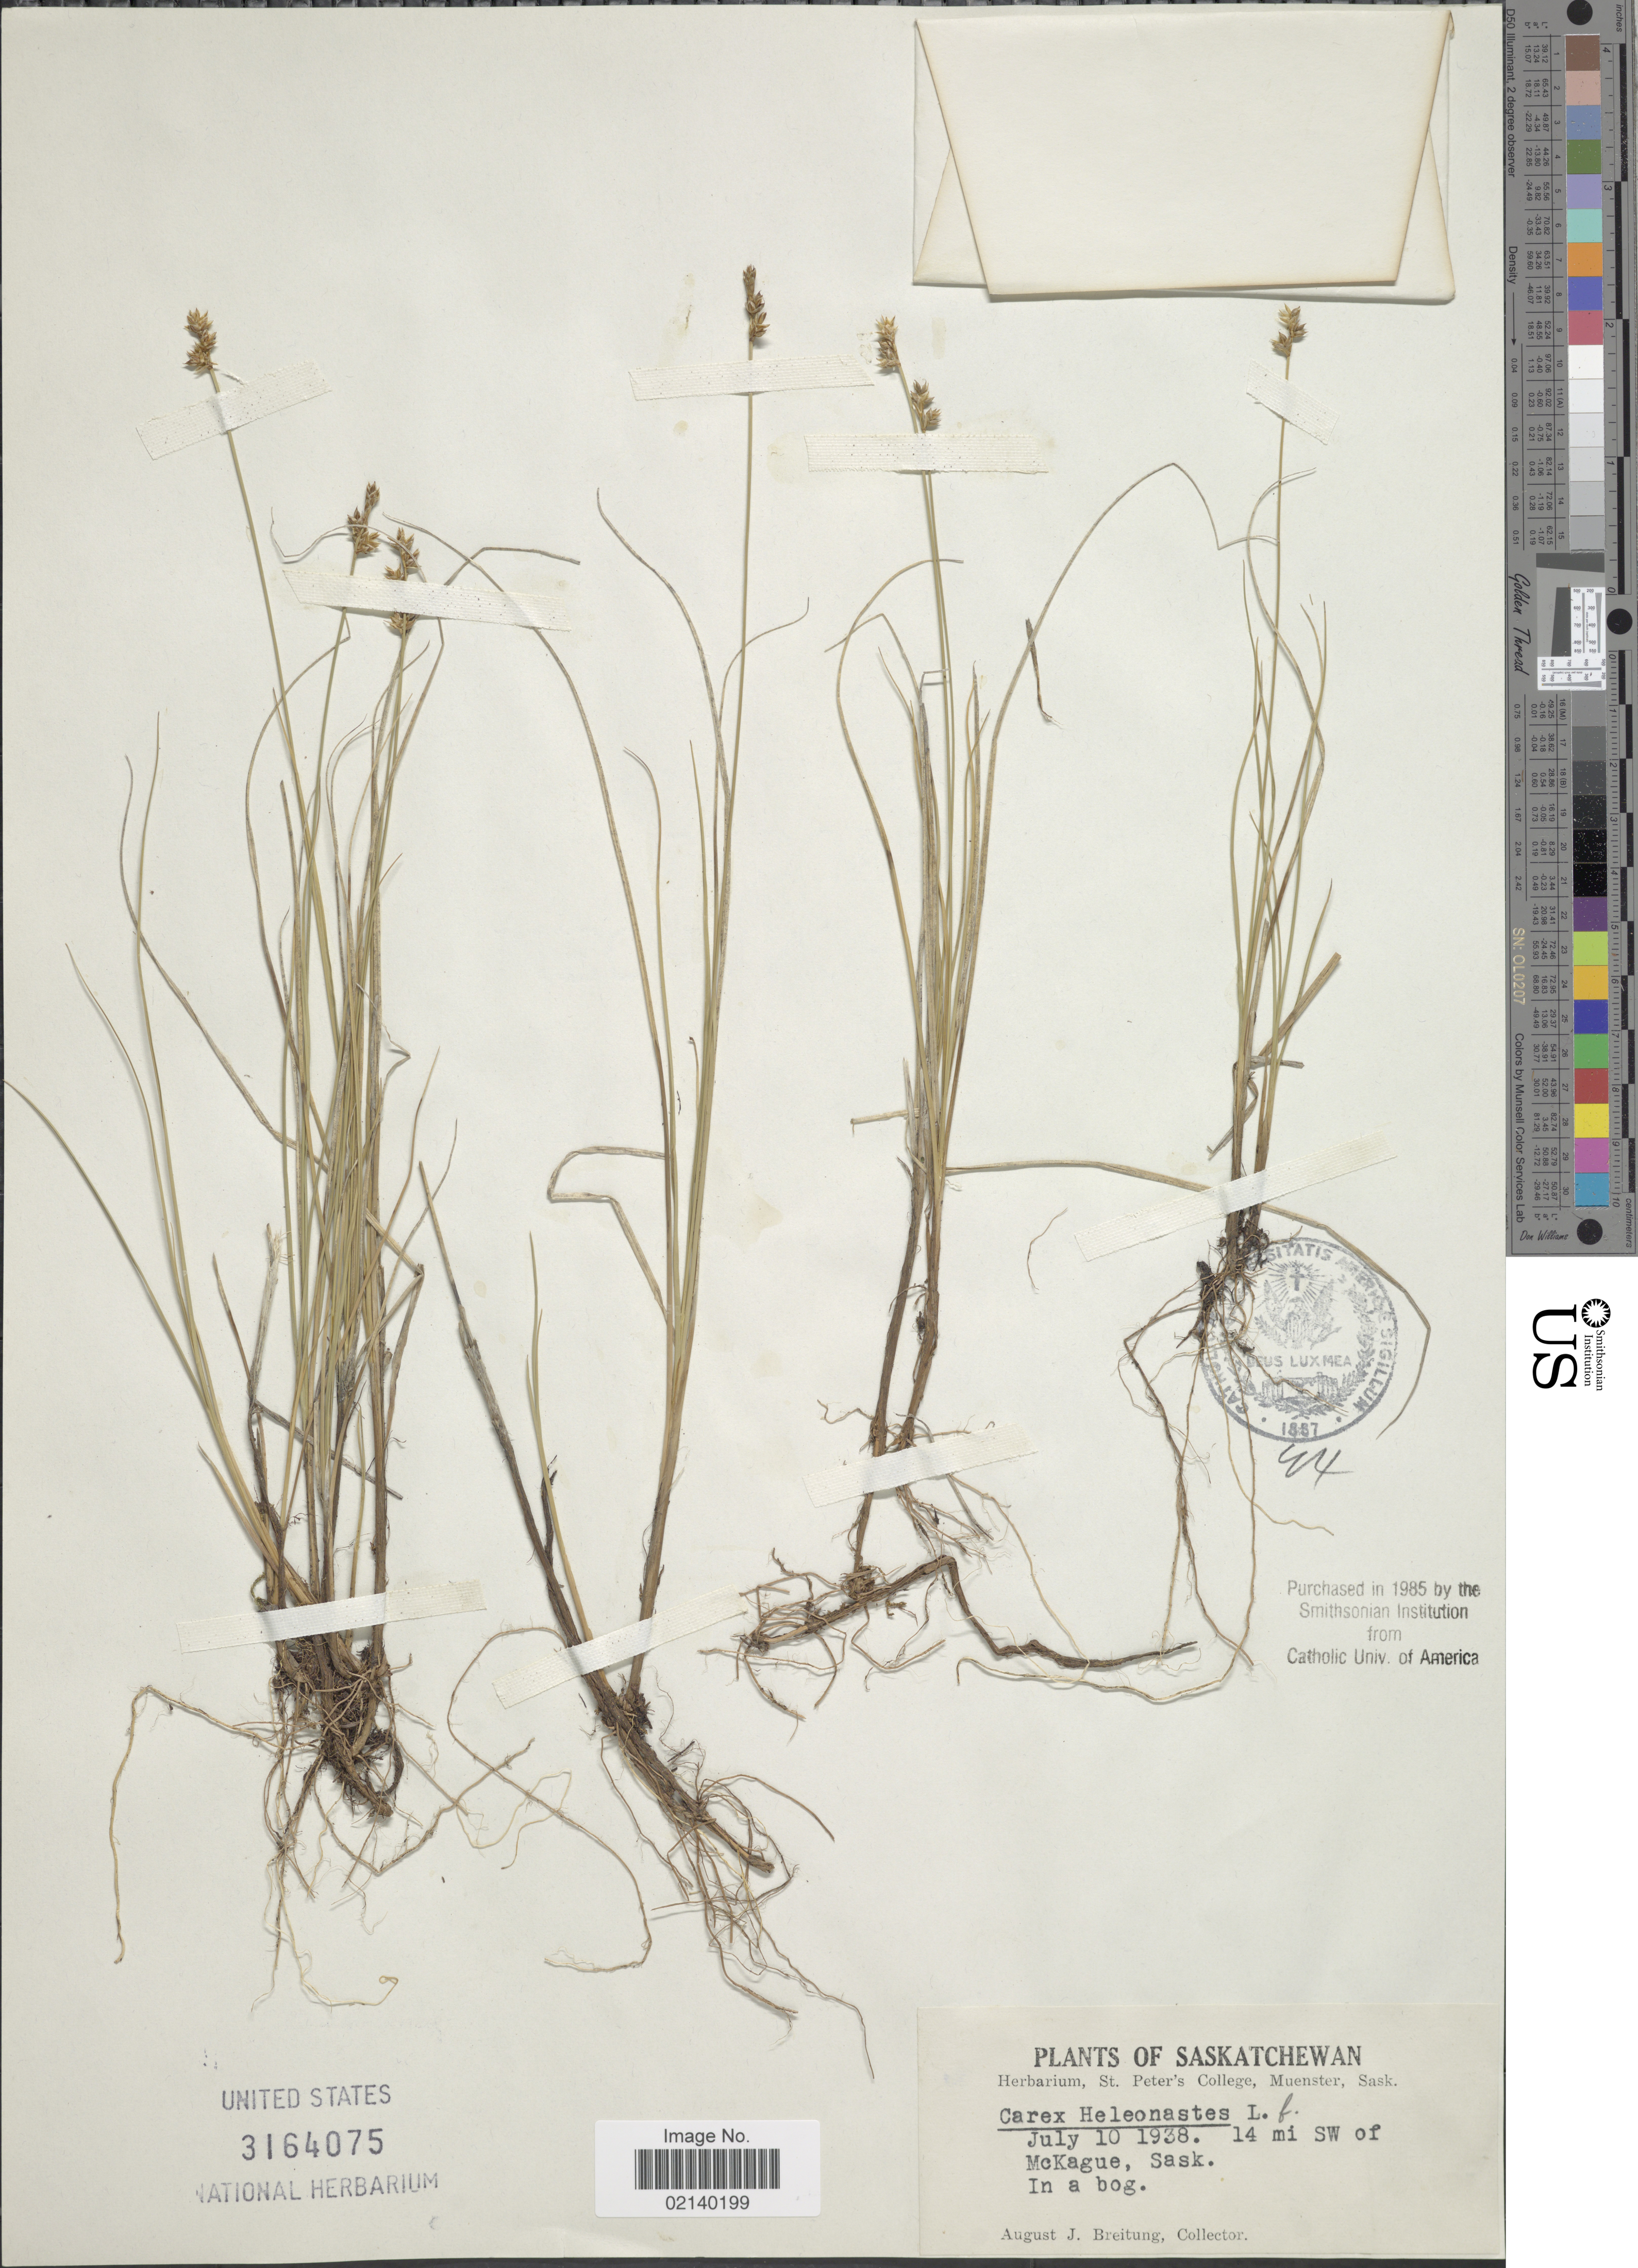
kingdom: Plantae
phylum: Tracheophyta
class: Liliopsida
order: Poales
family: Cyperaceae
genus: Carex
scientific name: Carex sp.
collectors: A. Breitung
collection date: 1938-07-10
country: Canada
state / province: Saskatchewan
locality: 14 mi SW of McKague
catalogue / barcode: US 3164075